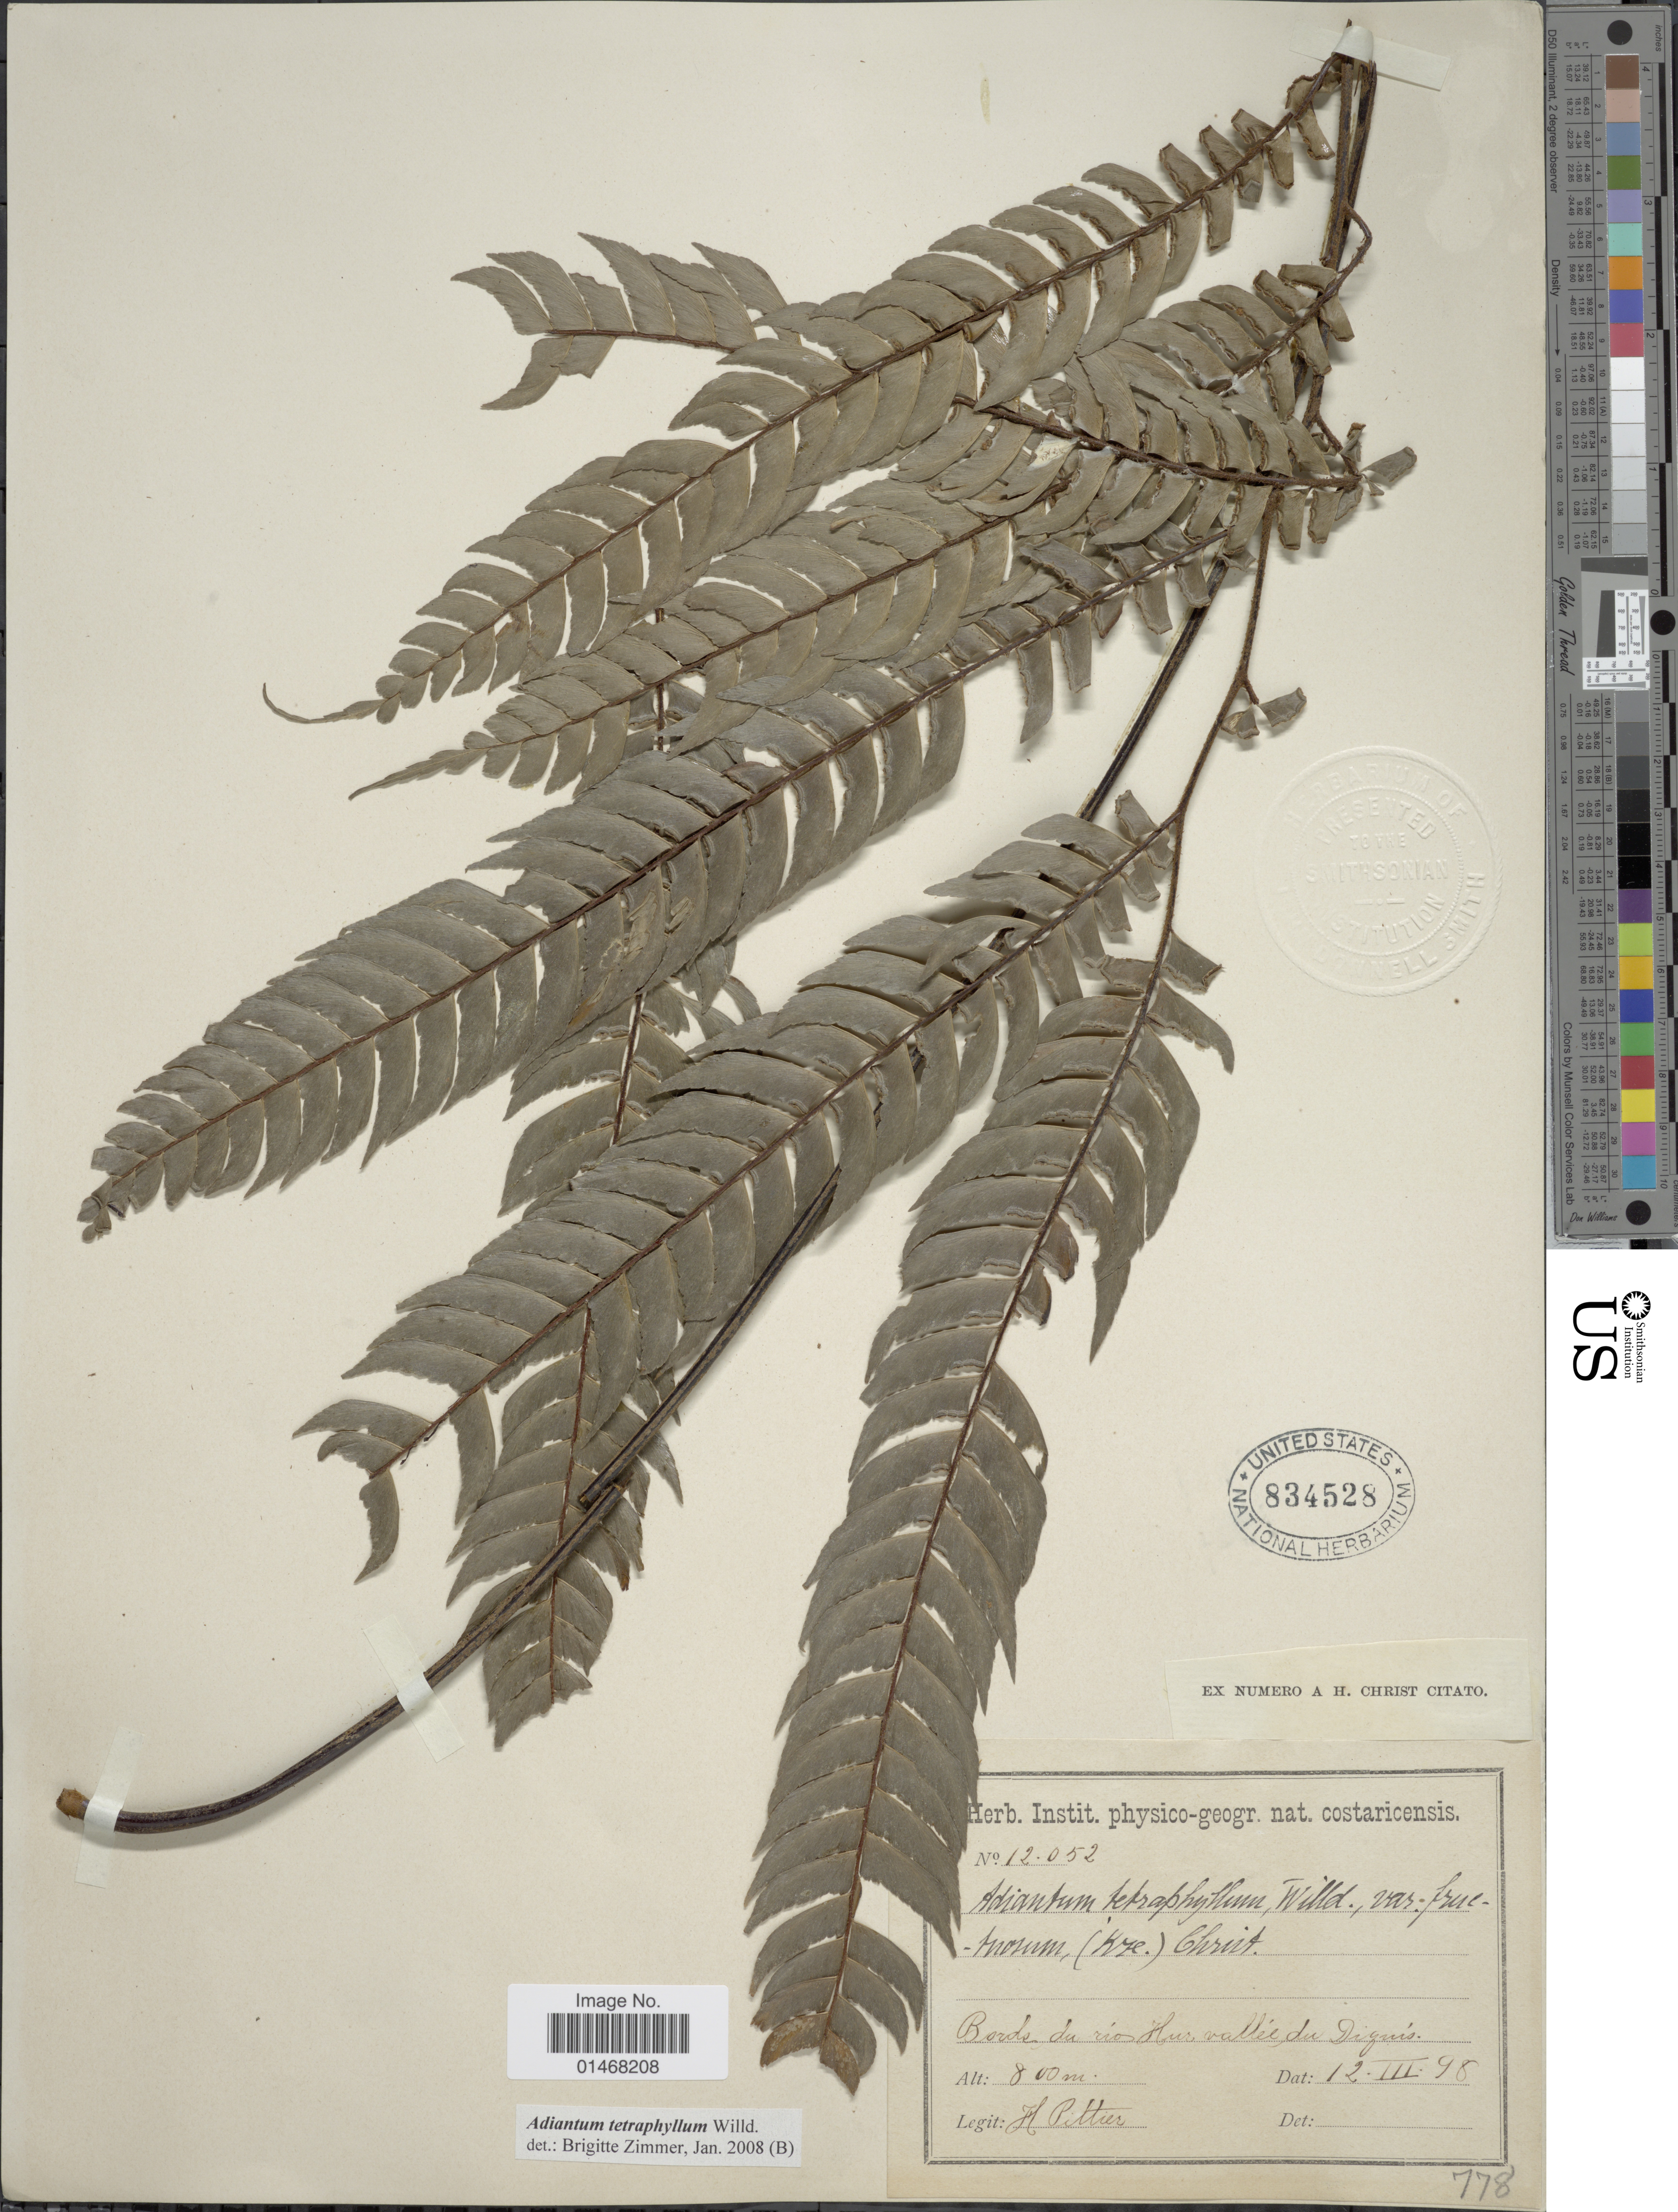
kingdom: Plantae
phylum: Tracheophyta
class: Polypodiopsida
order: Polypodiales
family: Pteridaceae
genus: Adiantum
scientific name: Adiantum tetraphyllum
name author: Humb. & Bonpl. ex Willd.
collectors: H. F. Pittier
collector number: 12052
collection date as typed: Transcribed d/m/y: 12/3/98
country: Costa Rica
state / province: Puntarenas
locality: Valle del Diquis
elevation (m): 800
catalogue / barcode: US 834528